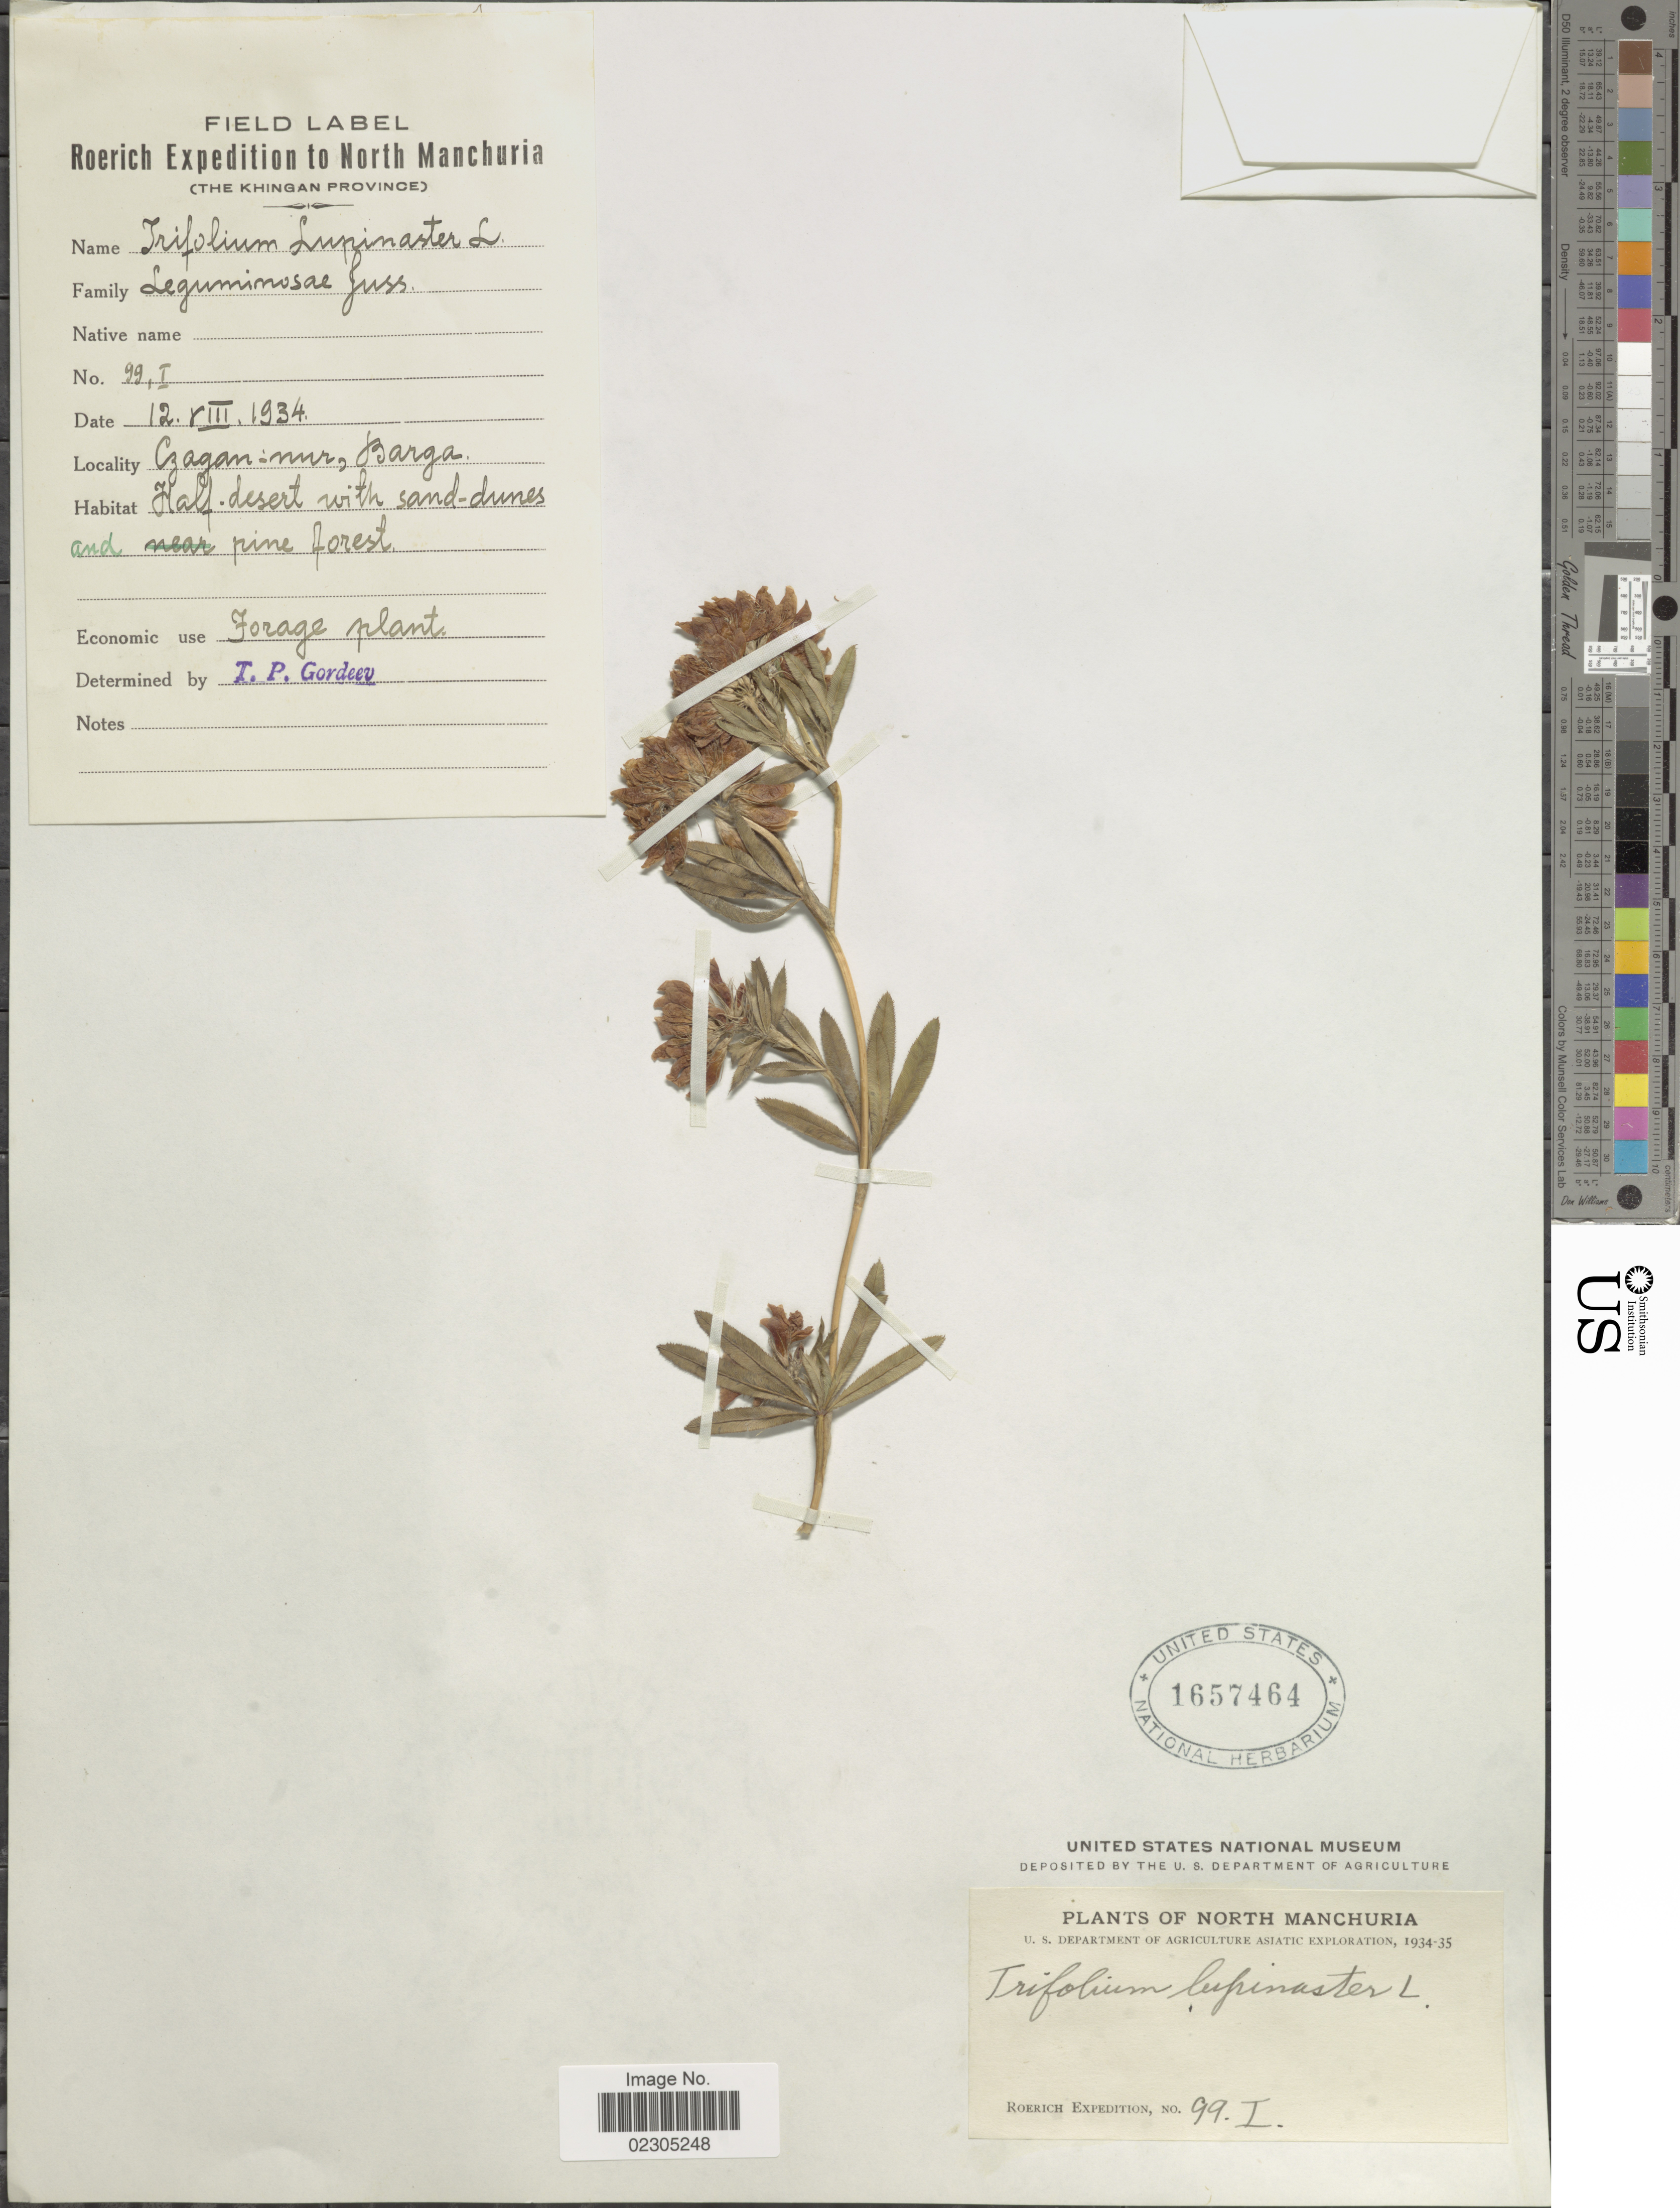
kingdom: Plantae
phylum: Tracheophyta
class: Magnoliopsida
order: Fabales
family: Fabaceae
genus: Trifolium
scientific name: Trifolium lupinaster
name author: L.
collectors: Roerich Expedition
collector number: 99.I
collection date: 1934-08-12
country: China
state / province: Heilongjiang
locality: North Manchuria. The khingan Province. Czagan-nur, Barga.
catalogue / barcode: US 1657464